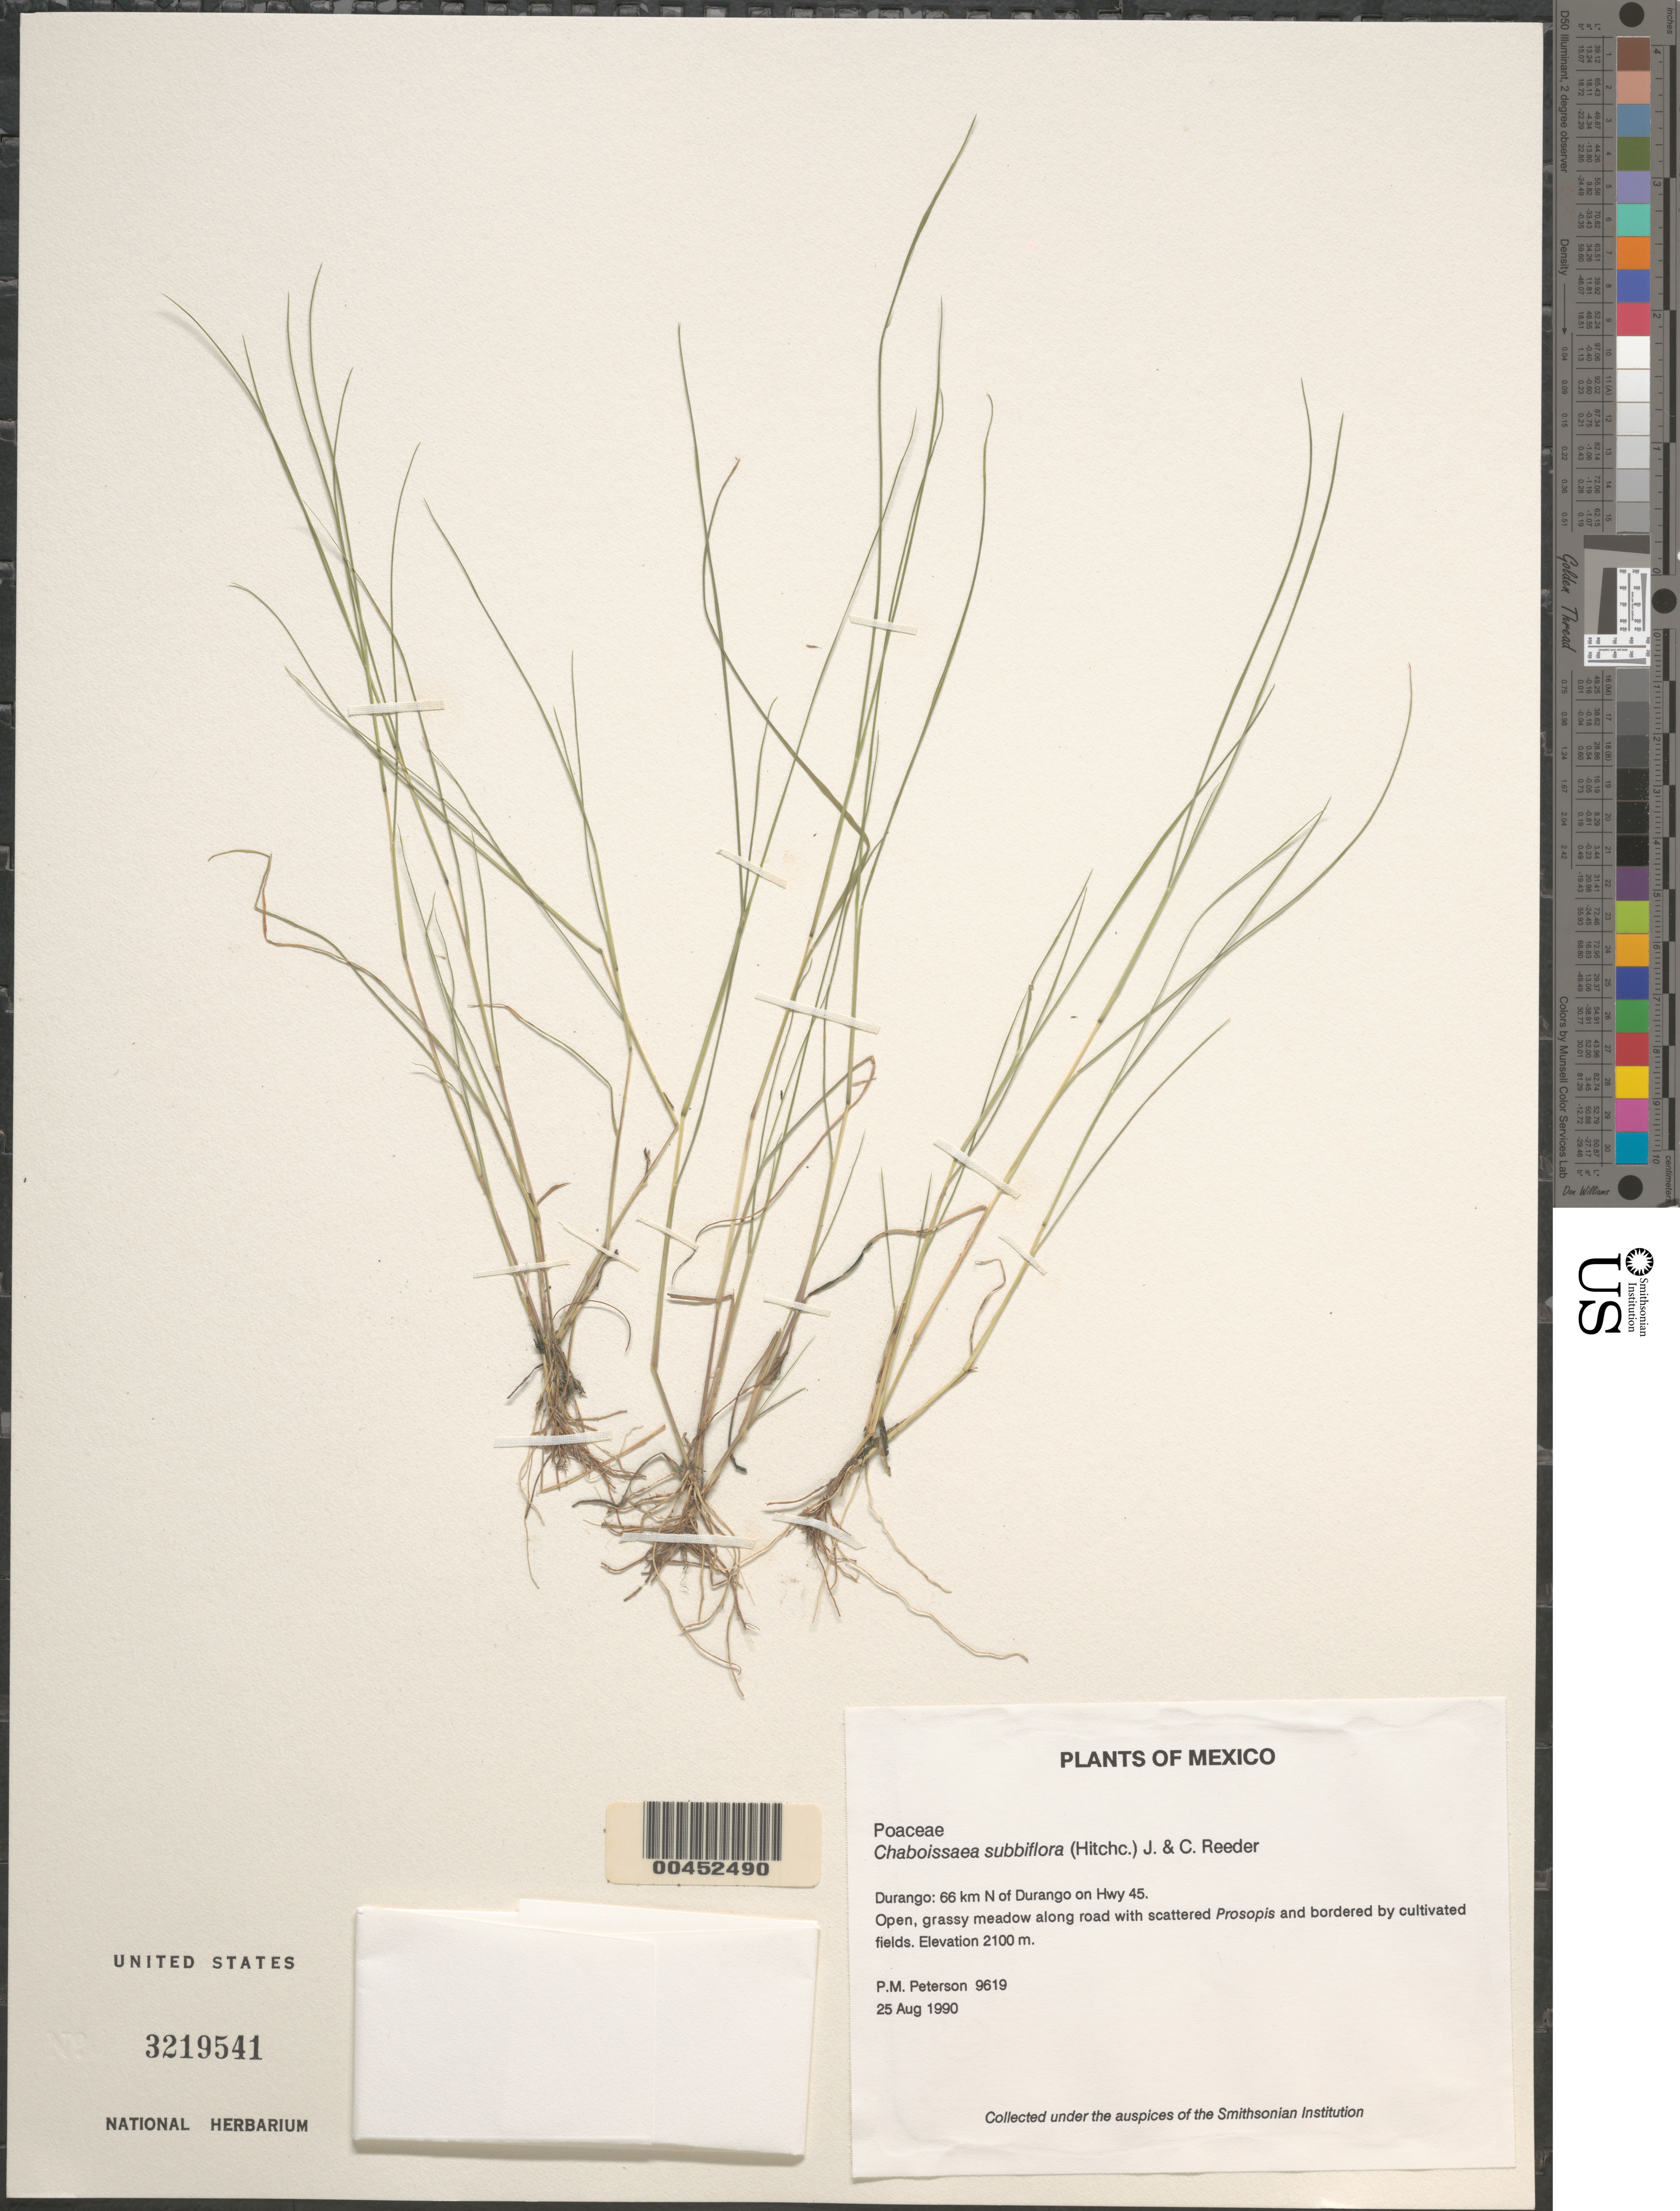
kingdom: Plantae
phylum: Tracheophyta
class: Liliopsida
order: Poales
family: Poaceae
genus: Chaboissaea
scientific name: Chaboissaea subbiflora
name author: (Hitchc.) Reeder & C. Reeder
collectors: P. M. Peterson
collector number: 09619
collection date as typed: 25 Aug 1990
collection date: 1990-08-25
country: Mexico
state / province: Durango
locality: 66 km N of Durango on Hwy 45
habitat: Open, grassy meadow along road with scattered Prosopis and bordered by cultivated fields.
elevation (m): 2100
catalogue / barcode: US 3219541